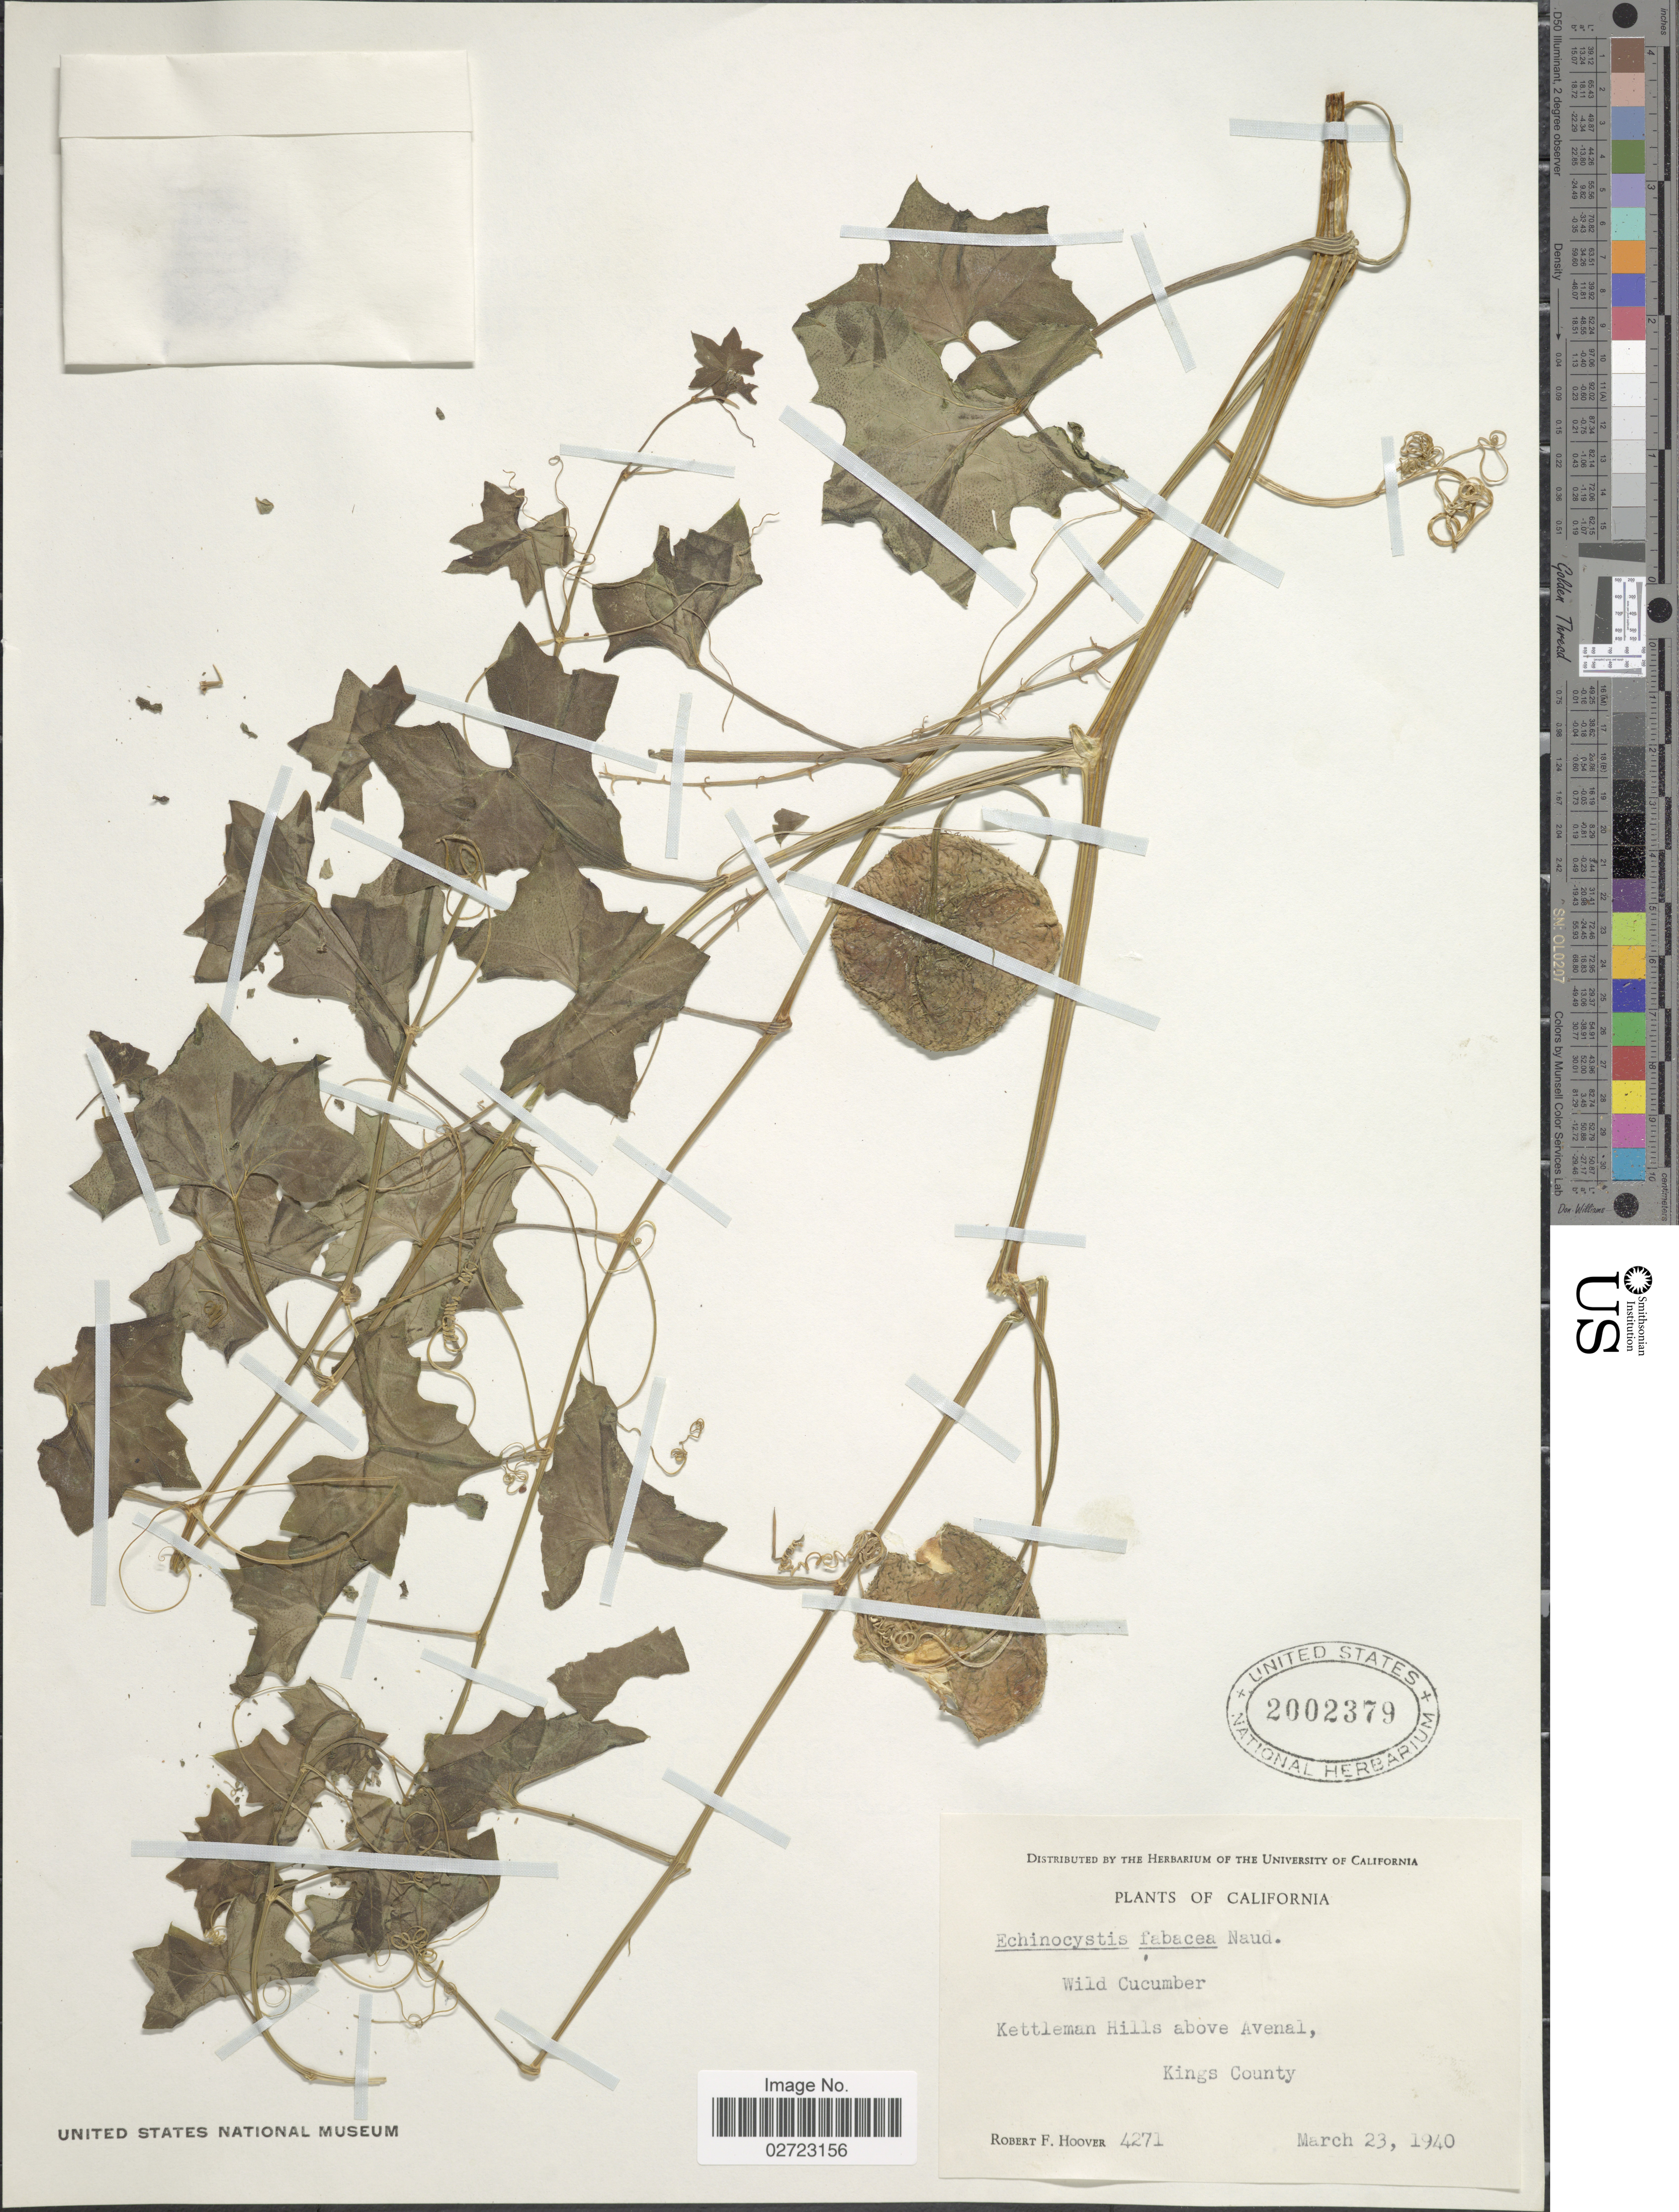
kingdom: Plantae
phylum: Tracheophyta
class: Magnoliopsida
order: Cucurbitales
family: Cucurbitaceae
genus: Marah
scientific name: Marah fabacea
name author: (Naudin) Greene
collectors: R. F. Hoover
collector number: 4271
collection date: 1940-03-23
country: United States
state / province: California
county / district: Kings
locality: Kettleman Hills above Avenal, Kings County.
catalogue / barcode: US 2002379